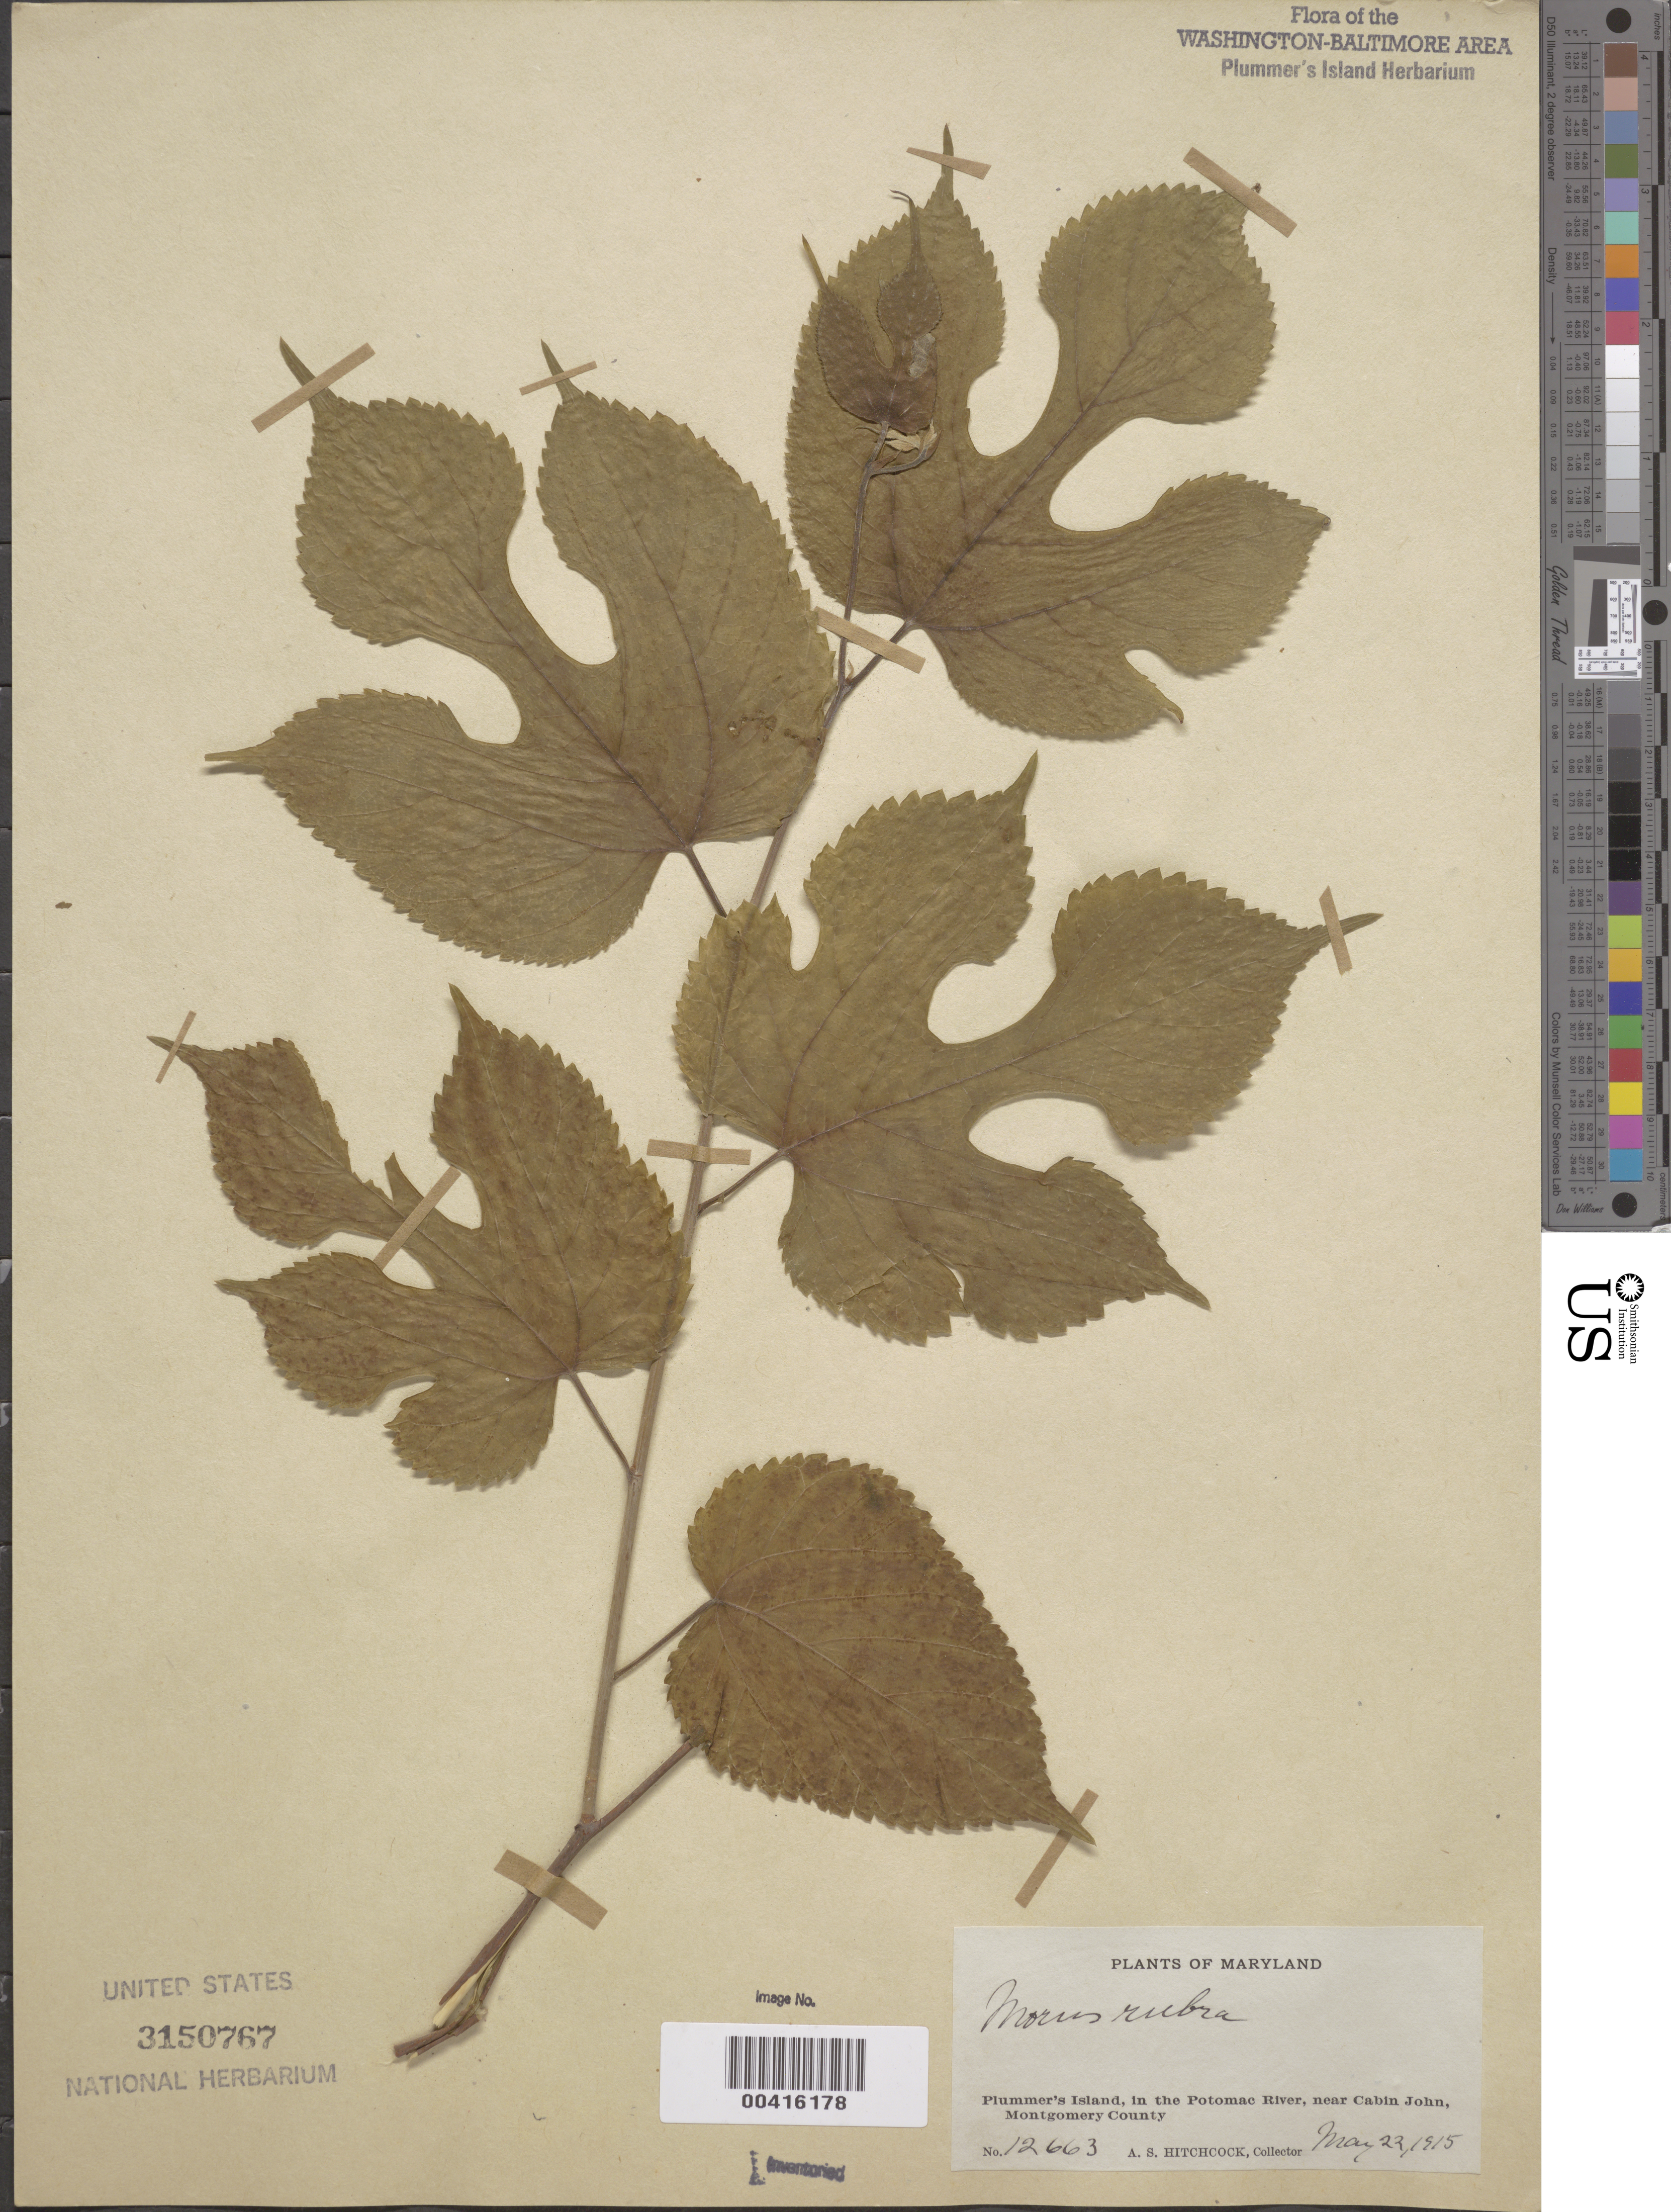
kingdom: Plantae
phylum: Tracheophyta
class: Magnoliopsida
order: Rosales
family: Moraceae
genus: Morus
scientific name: Morus rubra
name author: L.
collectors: A. S. Hitchcock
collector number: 12663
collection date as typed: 22 May 1915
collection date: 1915-05-22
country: United States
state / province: Maryland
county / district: Montgomery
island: Plummers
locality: Plummer's Island C. & O. Canal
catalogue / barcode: US 3150767